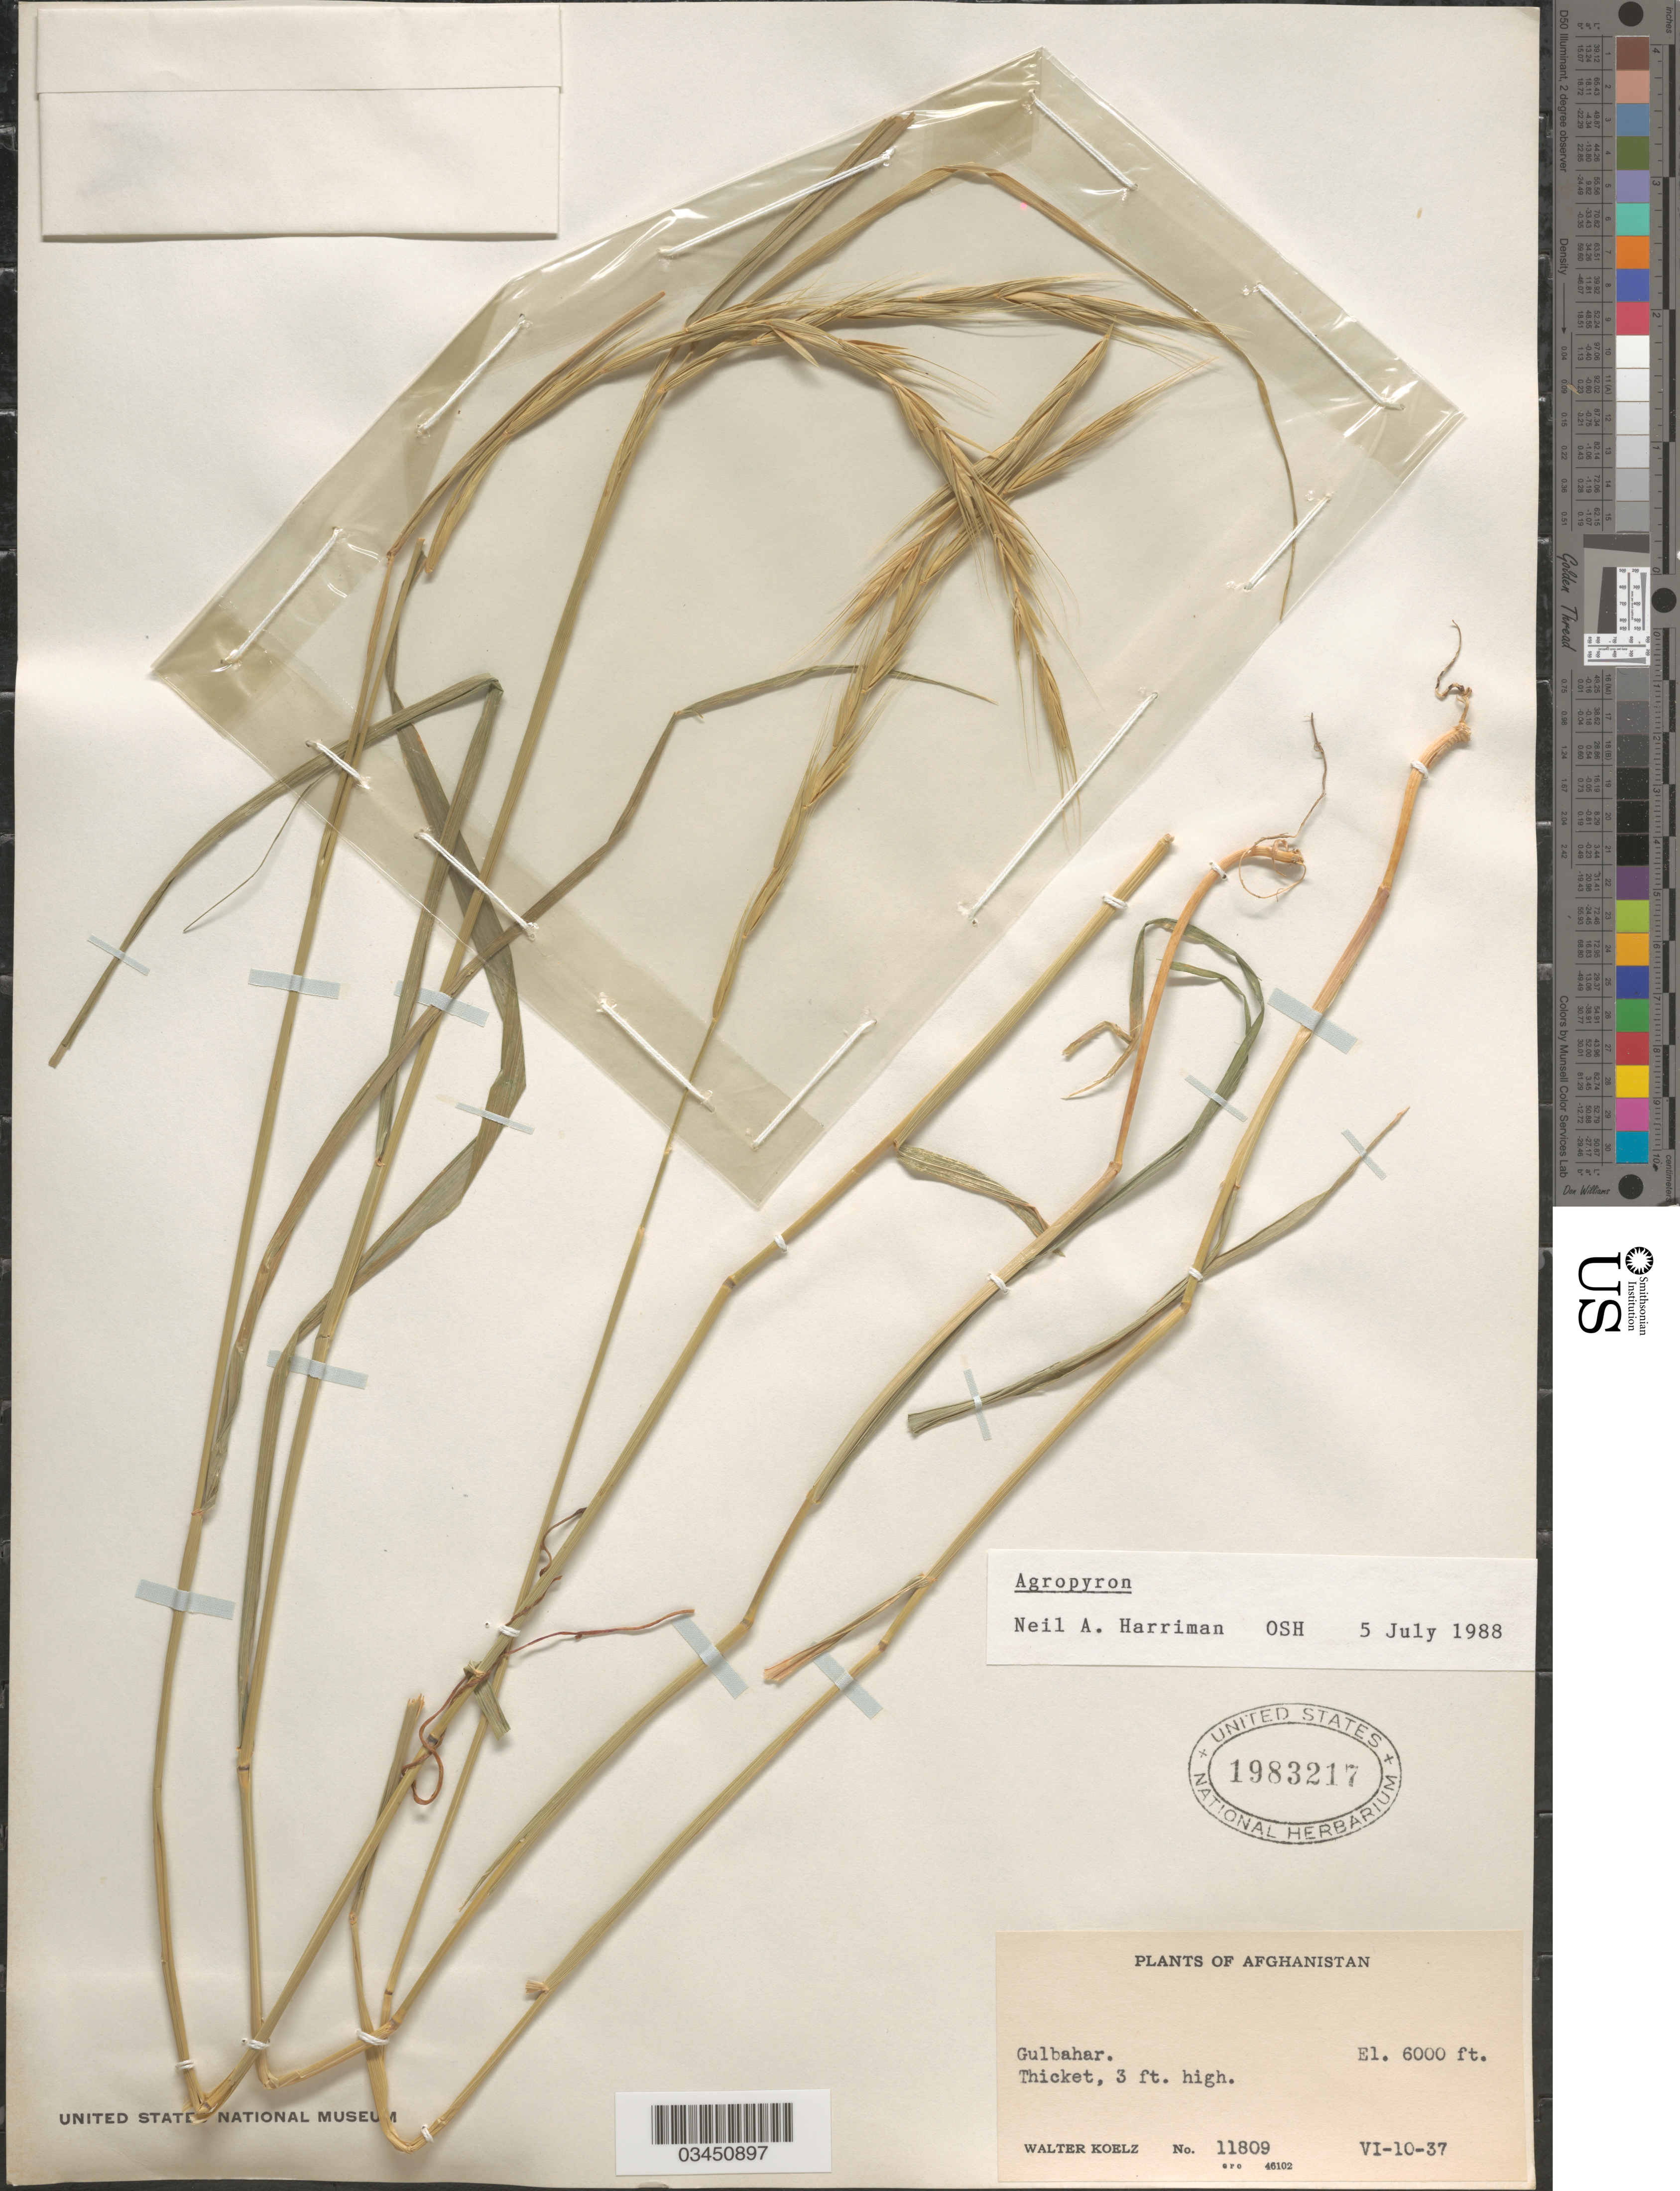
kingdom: Plantae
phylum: Tracheophyta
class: Liliopsida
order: Poales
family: Poaceae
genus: Elymus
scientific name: Elymus sp.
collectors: W. N. Koelz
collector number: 11809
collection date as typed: Transcribed d/m/y: 10/6/37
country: Afghanistan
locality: Gulbahar.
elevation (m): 1829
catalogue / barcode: US 1983217